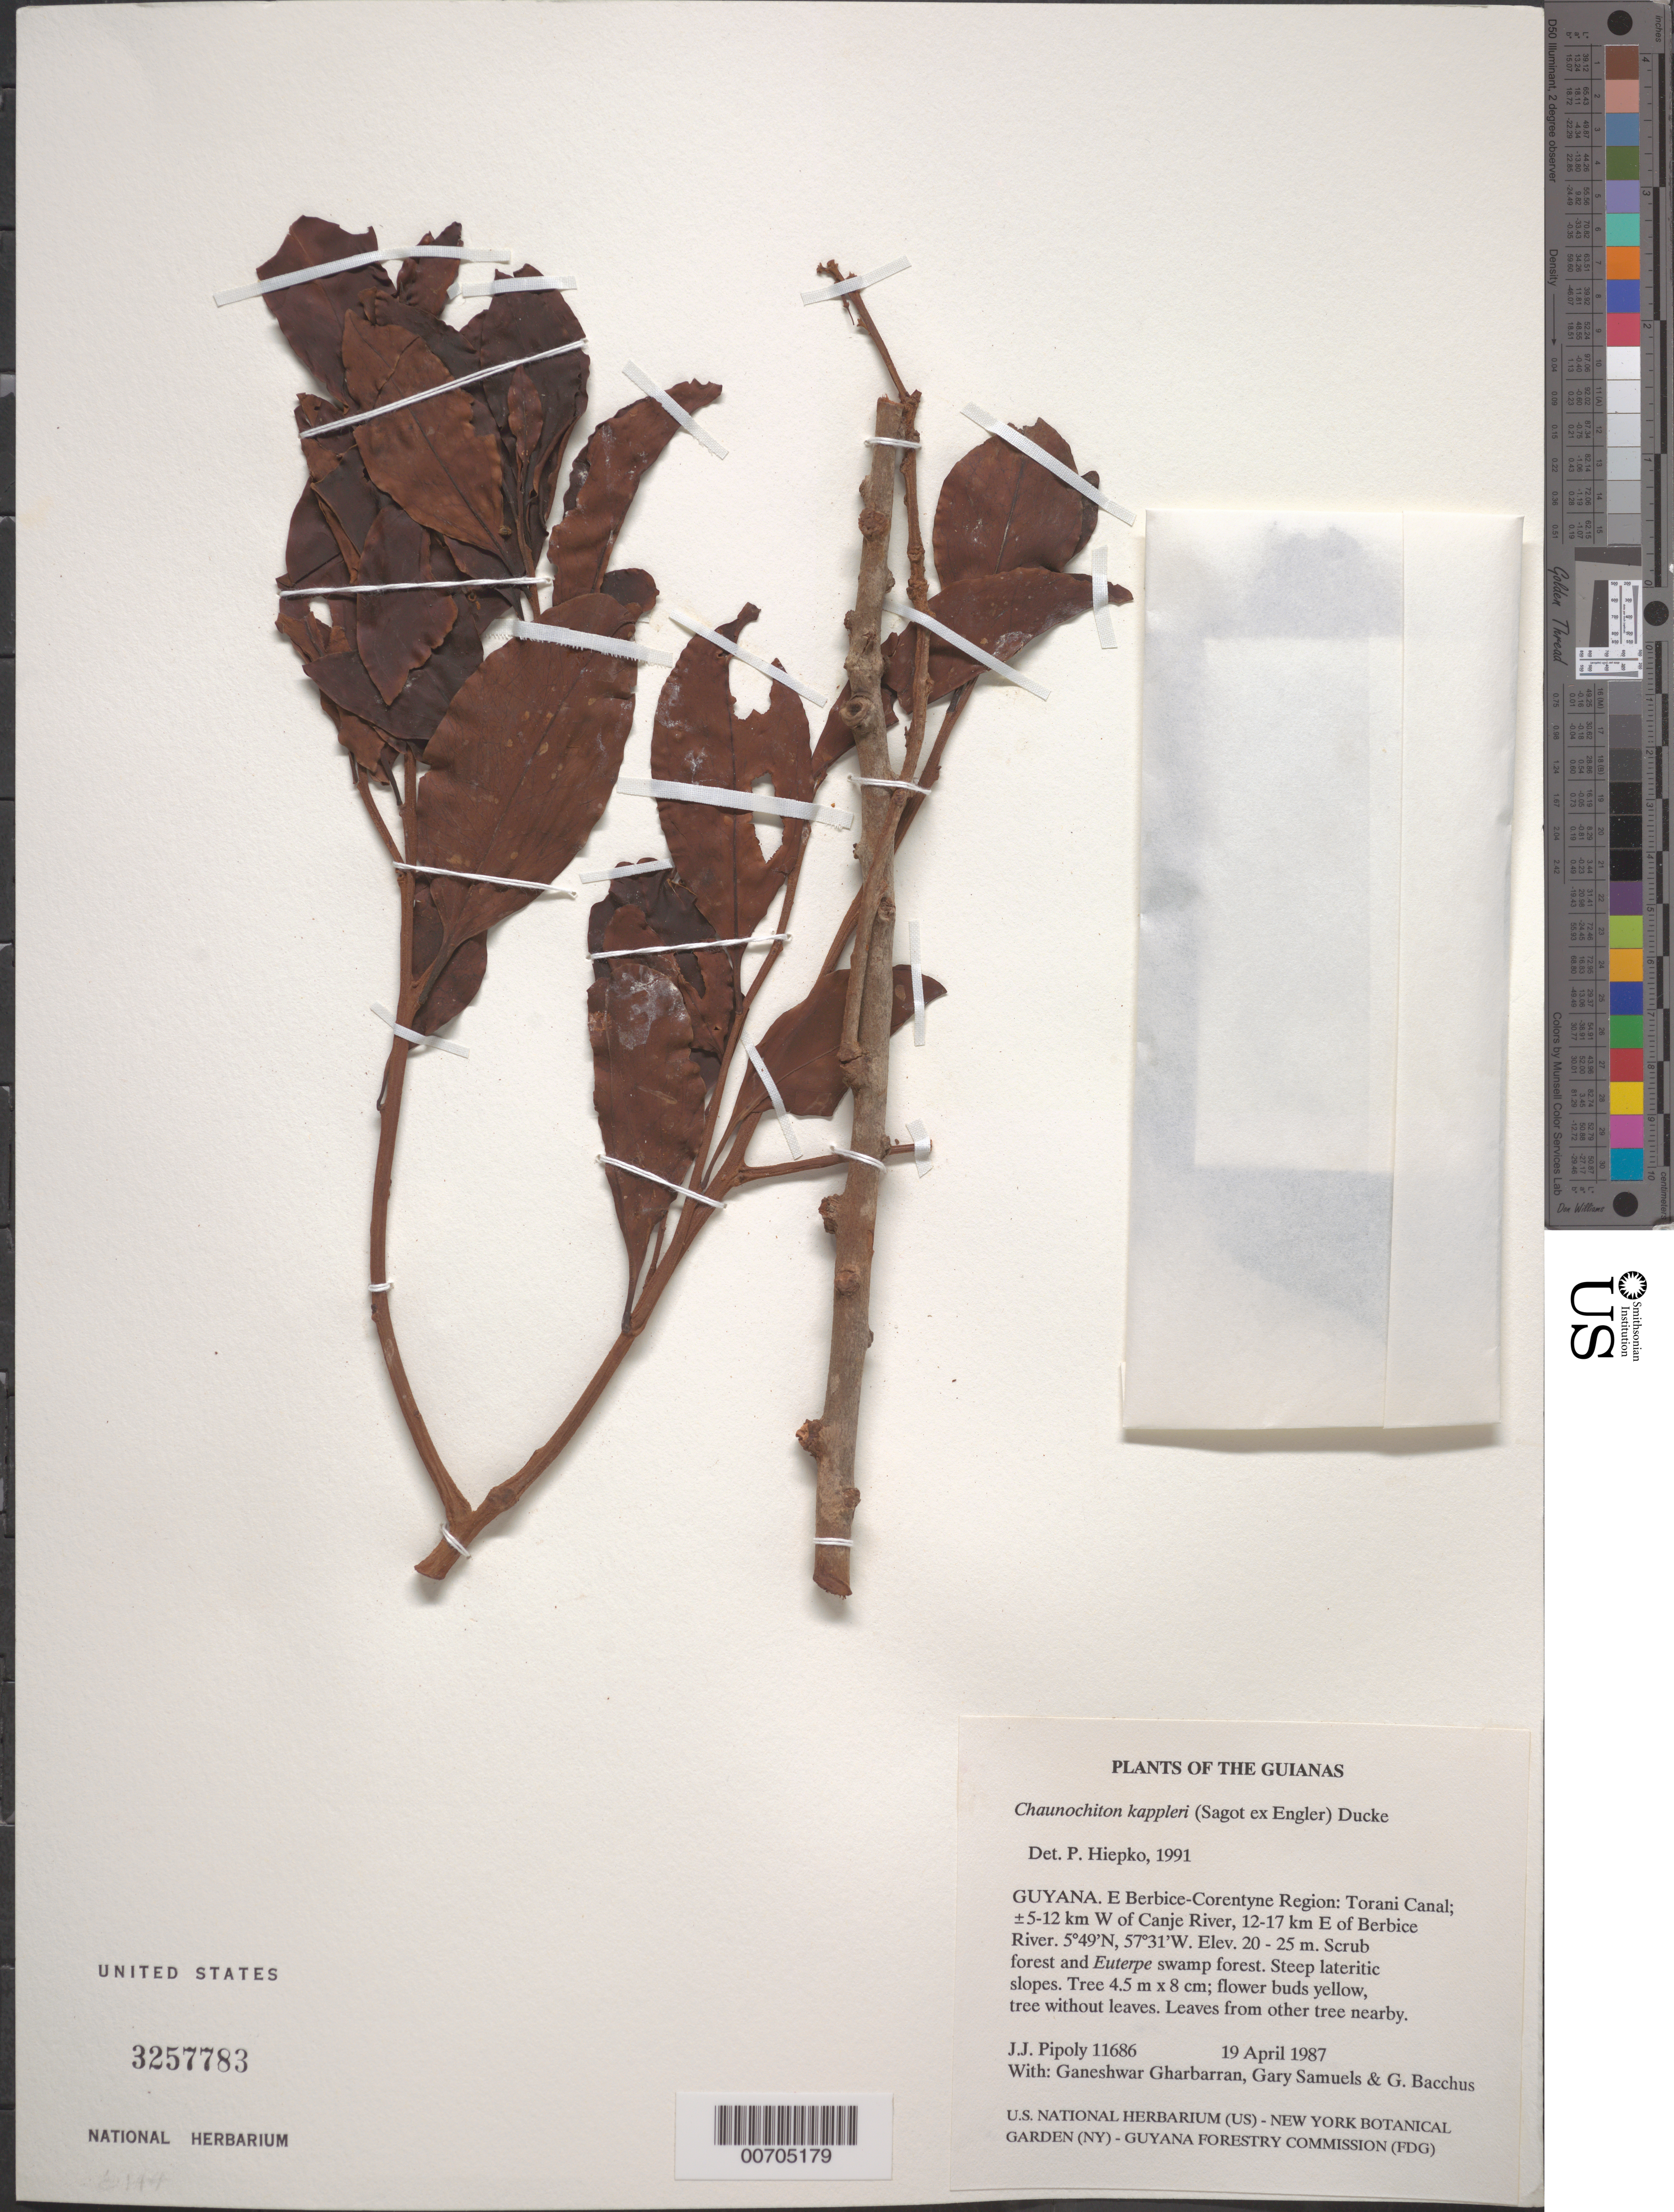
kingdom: Plantae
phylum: Tracheophyta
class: Magnoliopsida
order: Santalales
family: Aptandraceae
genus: Chaunochiton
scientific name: Chaunochiton kappleri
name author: (Sagot ex Engl.) Ducke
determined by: Hiepko, P. H.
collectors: J. J. Pipoly, G. Gharbarran, G. Samuels & G. Bacchus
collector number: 11686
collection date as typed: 19 April 1987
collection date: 1987-04-19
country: Guyana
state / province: E. Berbice-Corentyne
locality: Torani Canal; ±5-12 km W of Canje River, 12-17 km E of Berbice River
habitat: Scrub forest and Euterpe Swamp forestSteep lateritic slopes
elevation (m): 20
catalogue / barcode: US 3257783